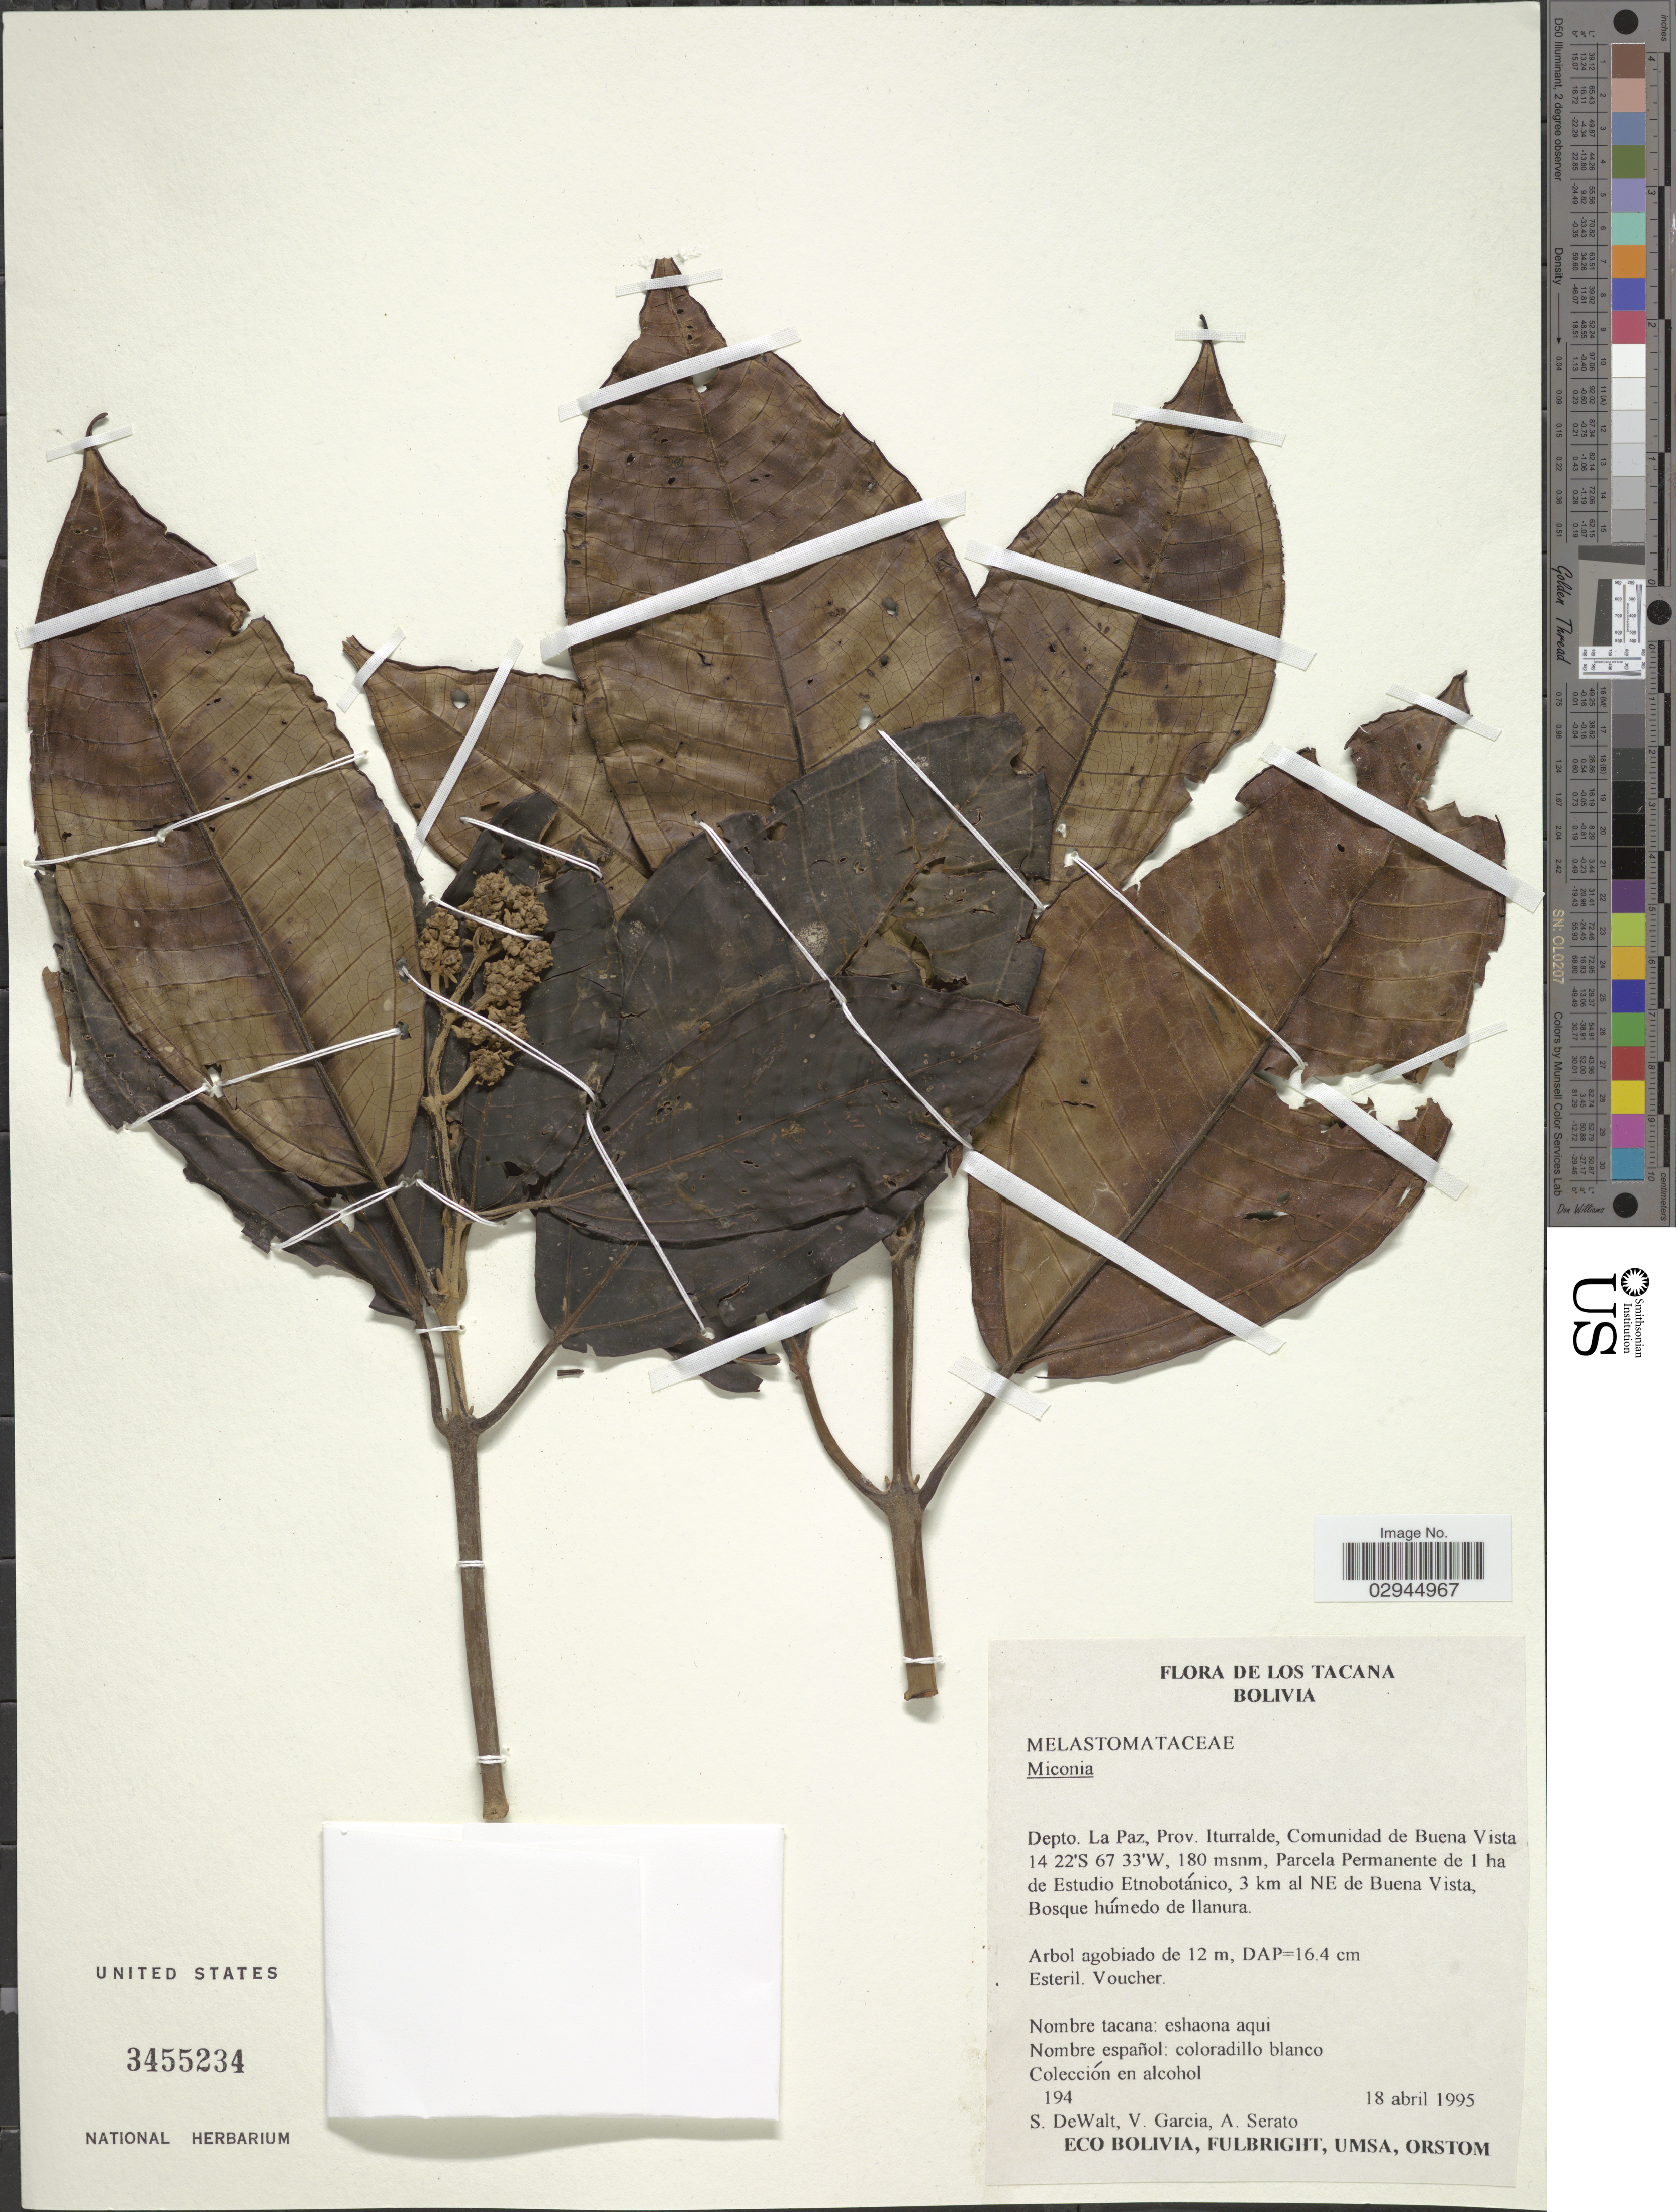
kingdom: Plantae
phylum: Tracheophyta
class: Magnoliopsida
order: Myrtales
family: Melastomataceae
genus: Miconia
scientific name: Miconia sp.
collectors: S. DeWalt, V. Garcia & A. Serato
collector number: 194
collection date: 1995-04-18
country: Bolivia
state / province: La Paz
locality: Depto. La Paz, Prov. Iturralde, Comunidad de Buena Vista. Parcela Permanente de l ha de Estudio Etnobotánico, 3 km al NE de Buena Vista.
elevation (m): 180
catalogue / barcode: US 3455234